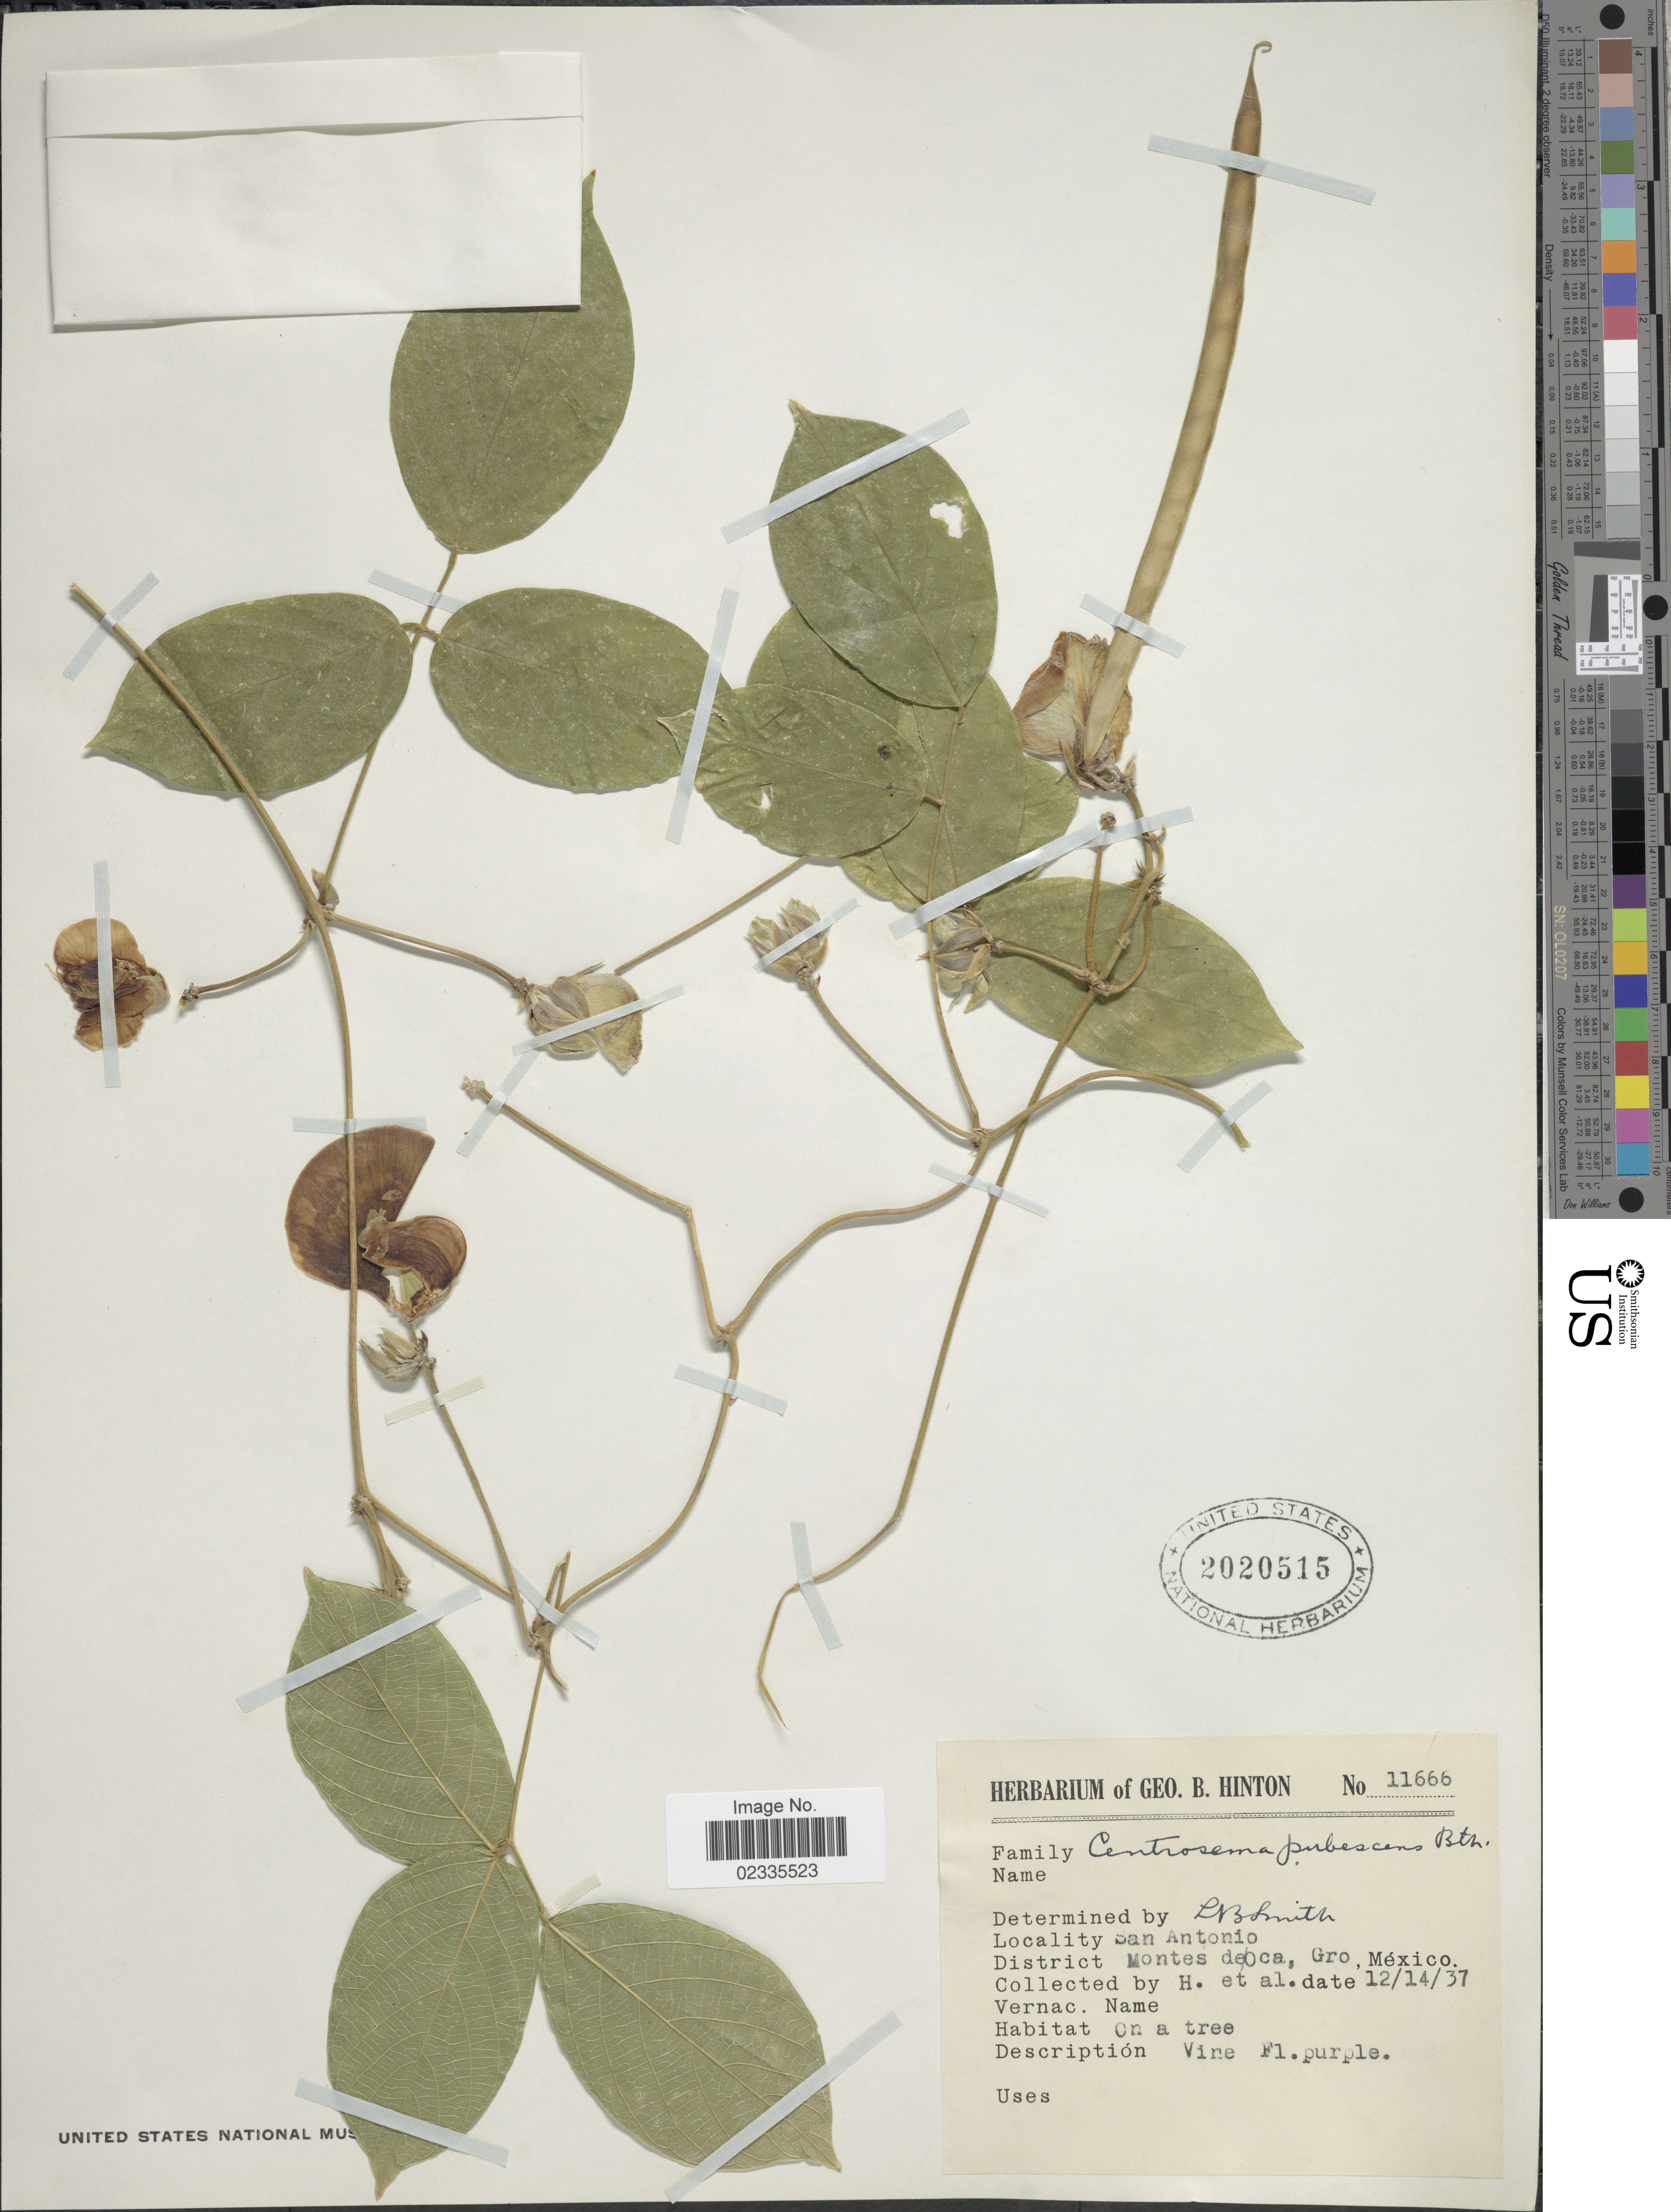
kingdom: Plantae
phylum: Tracheophyta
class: Magnoliopsida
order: Fabales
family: Fabaceae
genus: Centrosema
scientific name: Centrosema pubescens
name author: Benth.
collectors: G. B. Hinton & et al.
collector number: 11666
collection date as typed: Transcribed d/m/y: 14/12/37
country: Mexico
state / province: Guerrero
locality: San Antonio, District Montes de Oca,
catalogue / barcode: US 2020515